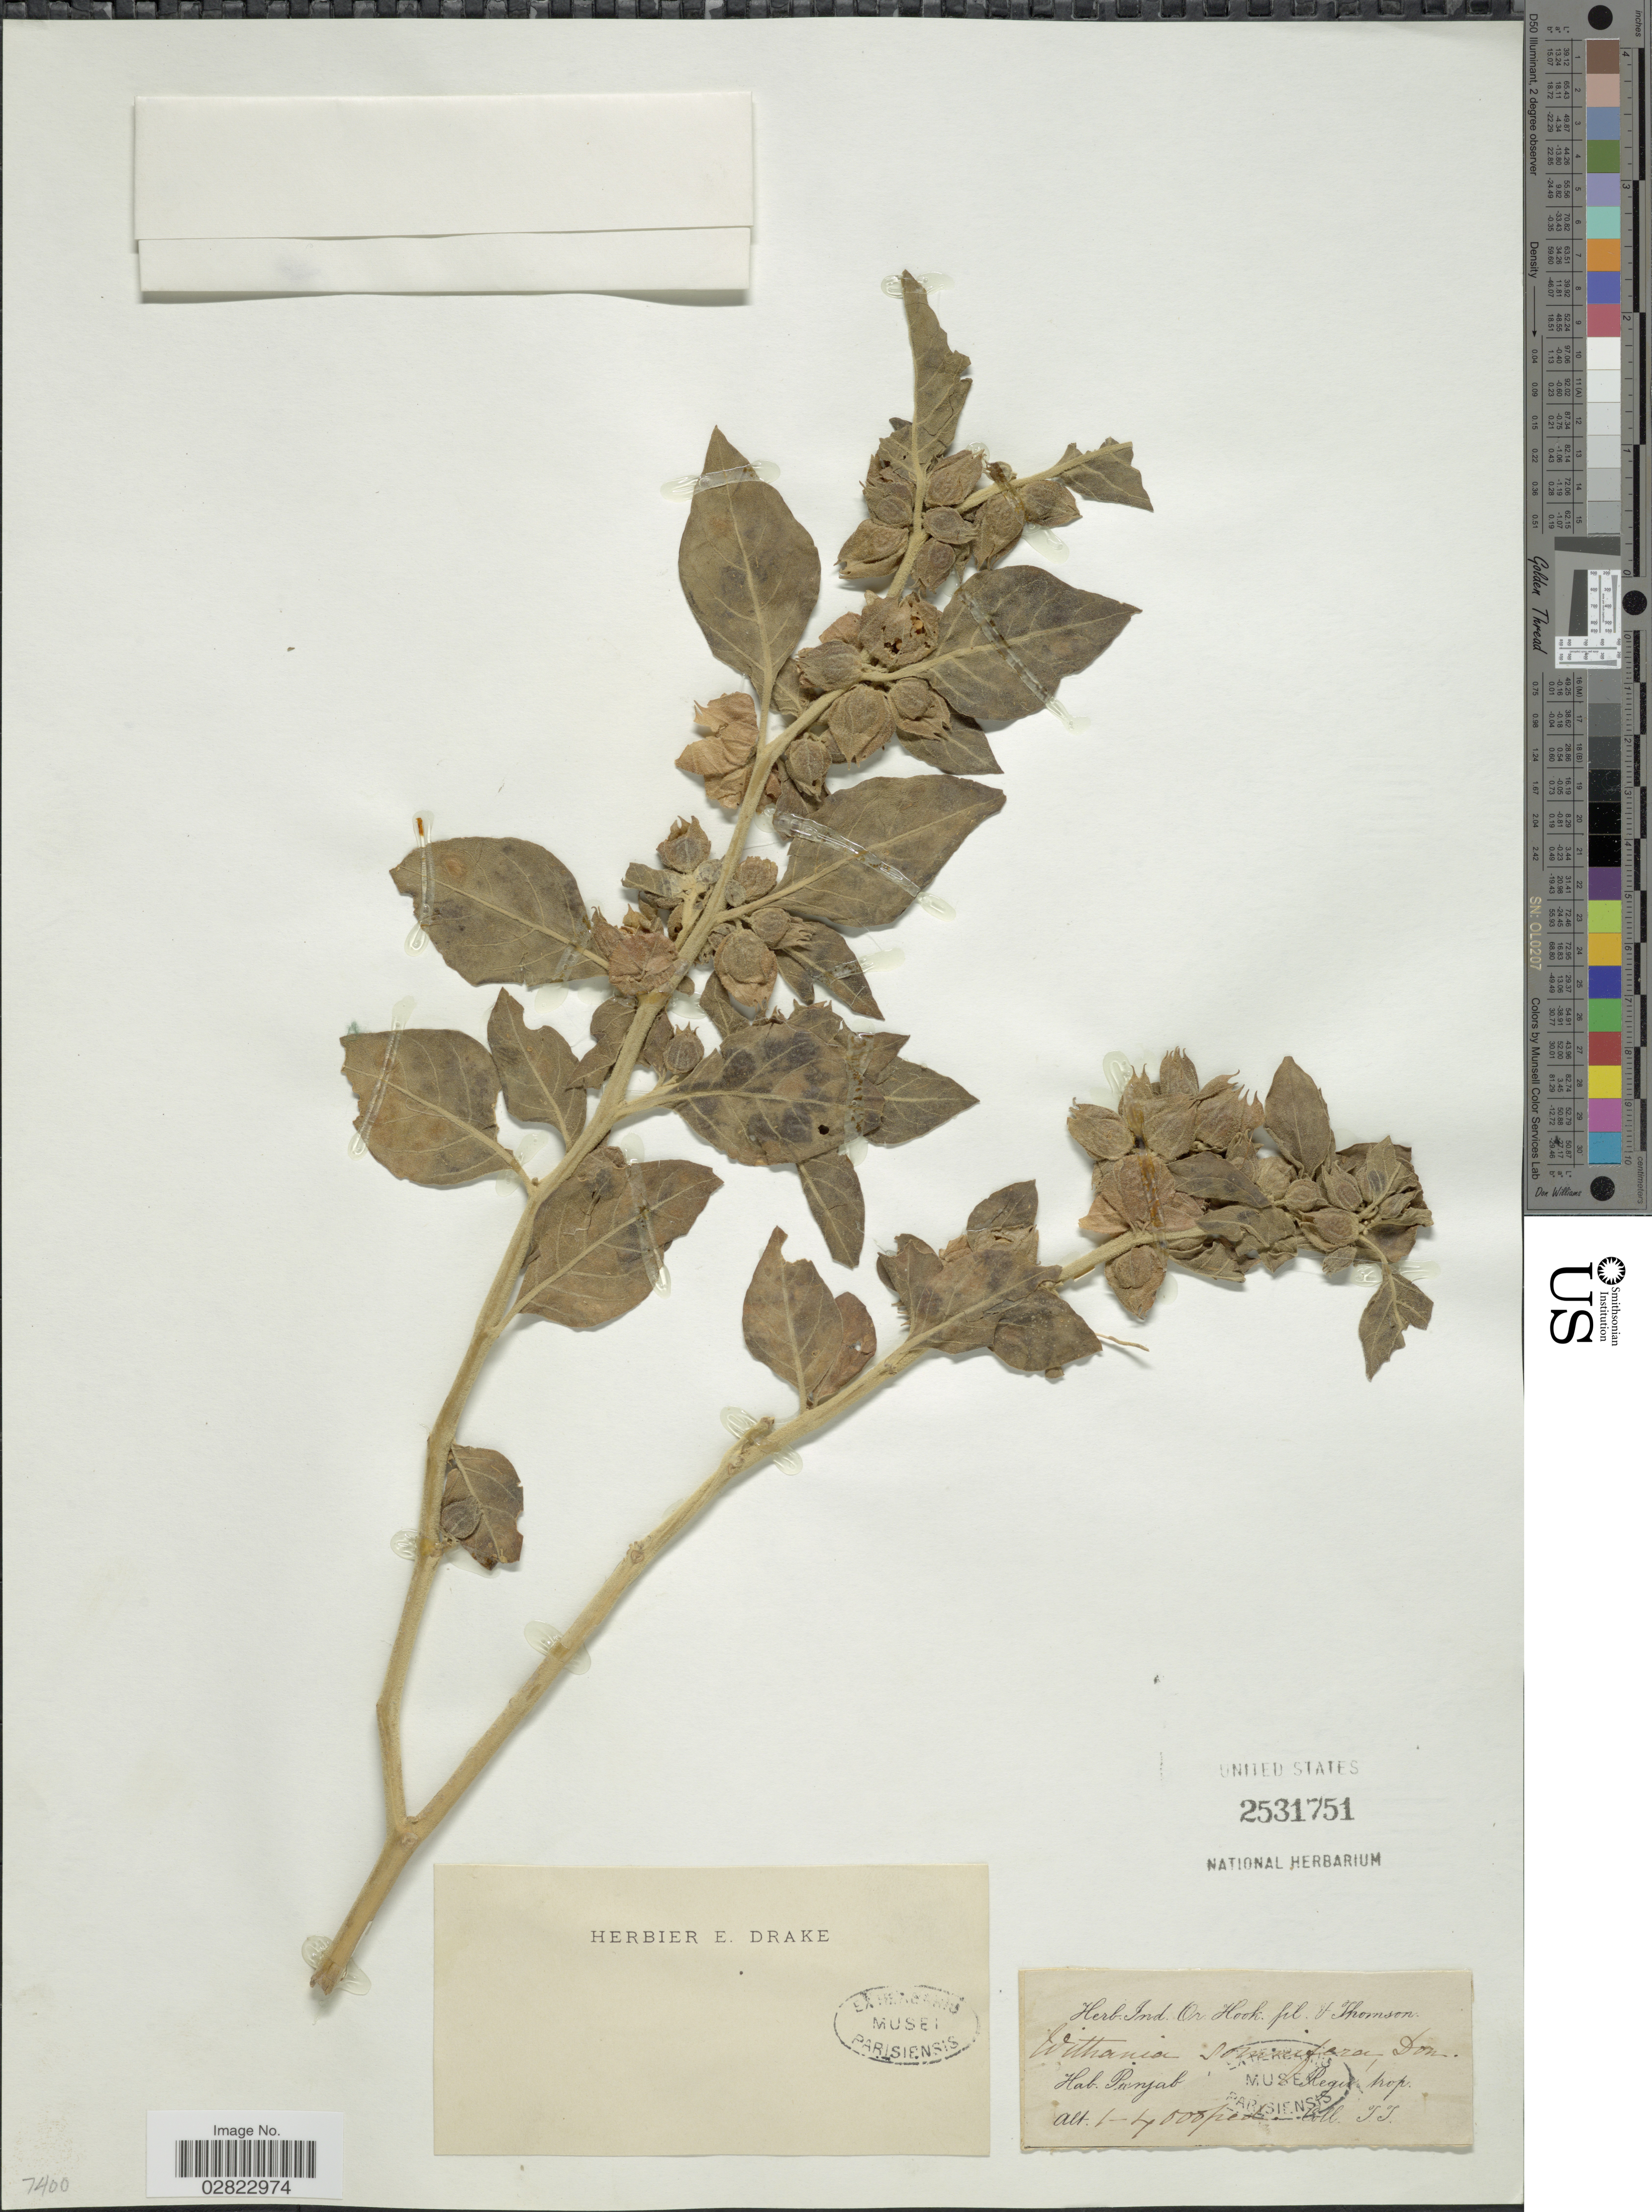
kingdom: Plantae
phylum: Tracheophyta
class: Magnoliopsida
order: Solanales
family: Solanaceae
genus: Withania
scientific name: Withania somnifera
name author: (L.) Dunal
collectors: T. Thomson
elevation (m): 305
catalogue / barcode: US 2531751